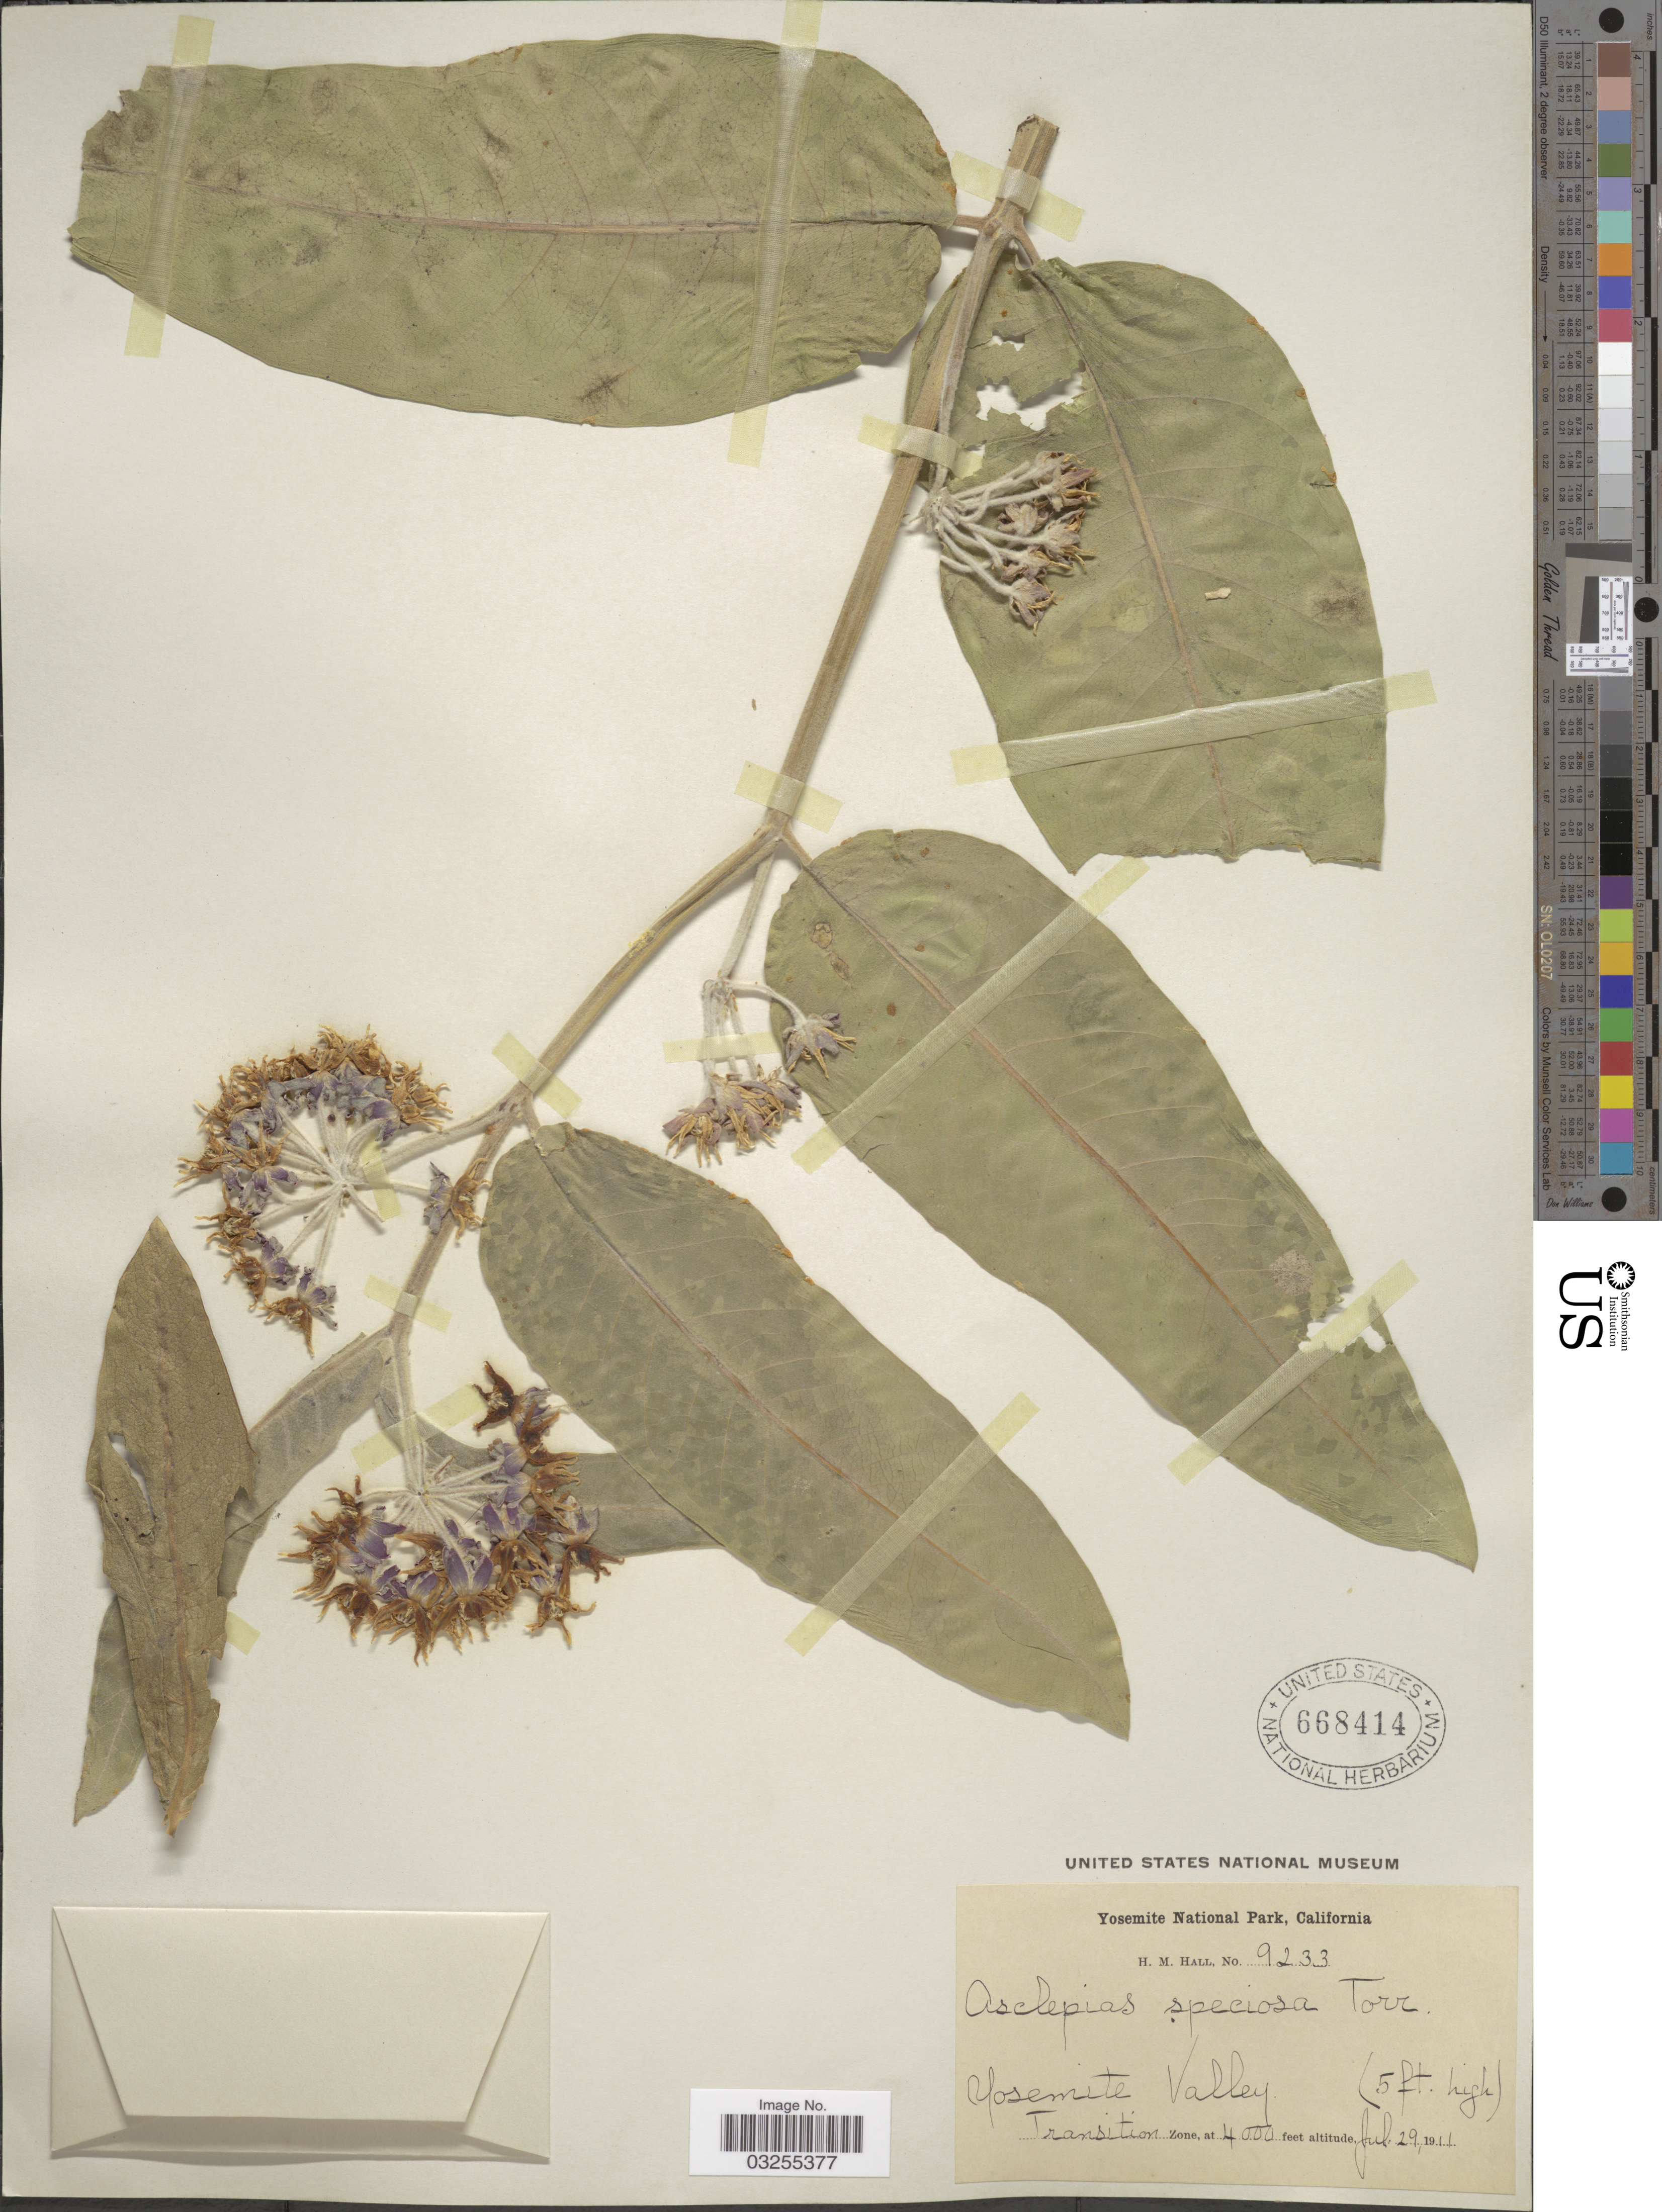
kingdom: Plantae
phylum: Tracheophyta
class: Magnoliopsida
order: Gentianales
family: Apocynaceae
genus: Asclepias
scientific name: Asclepias speciosa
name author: Torr.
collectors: H. M. Hall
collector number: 9233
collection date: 1911-07-29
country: United States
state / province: California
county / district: Mariposa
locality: Yosemite National Park. Yosemite Valley. Transition Zone.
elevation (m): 1219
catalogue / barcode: US 668414